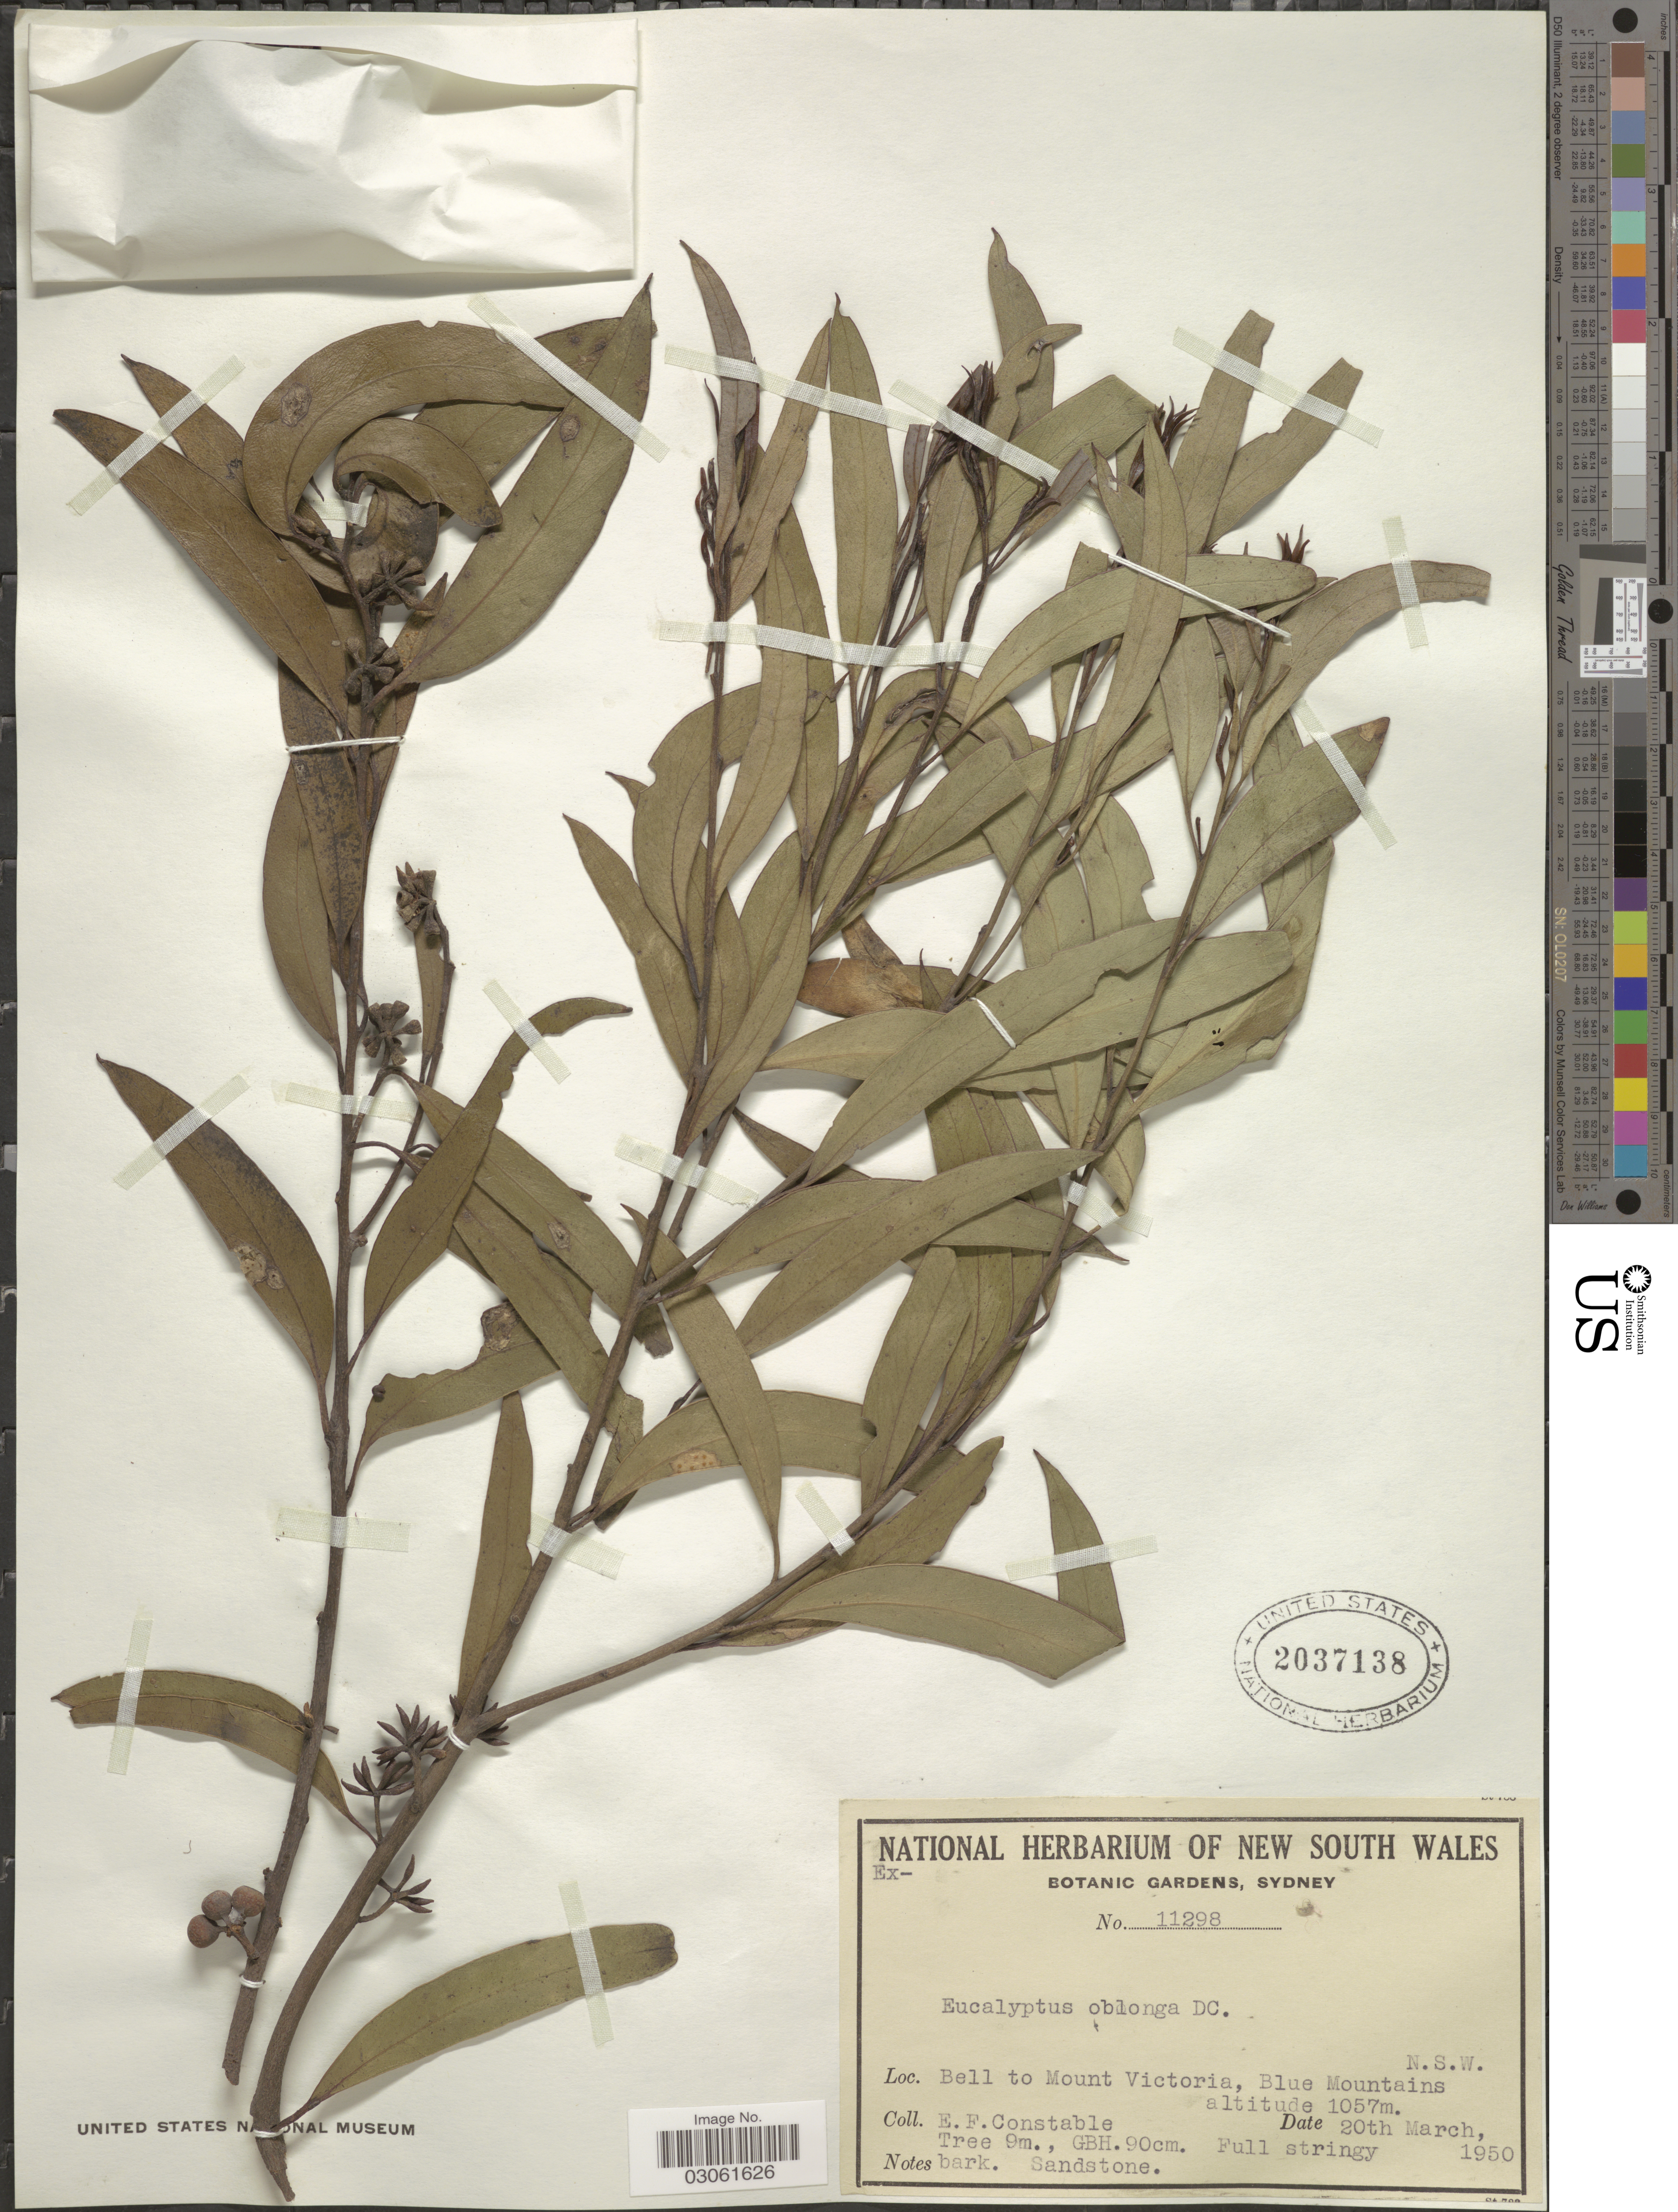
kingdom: Plantae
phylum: Tracheophyta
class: Magnoliopsida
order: Myrtales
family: Myrtaceae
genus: Eucalyptus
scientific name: Eucalyptus oblonga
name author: DC.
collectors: E. F. Constable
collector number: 11298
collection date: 1950-03-20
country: Australia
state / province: New South Wales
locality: Bell to Mount Victoria, Blue Mountains.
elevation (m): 1057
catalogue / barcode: US 2037138